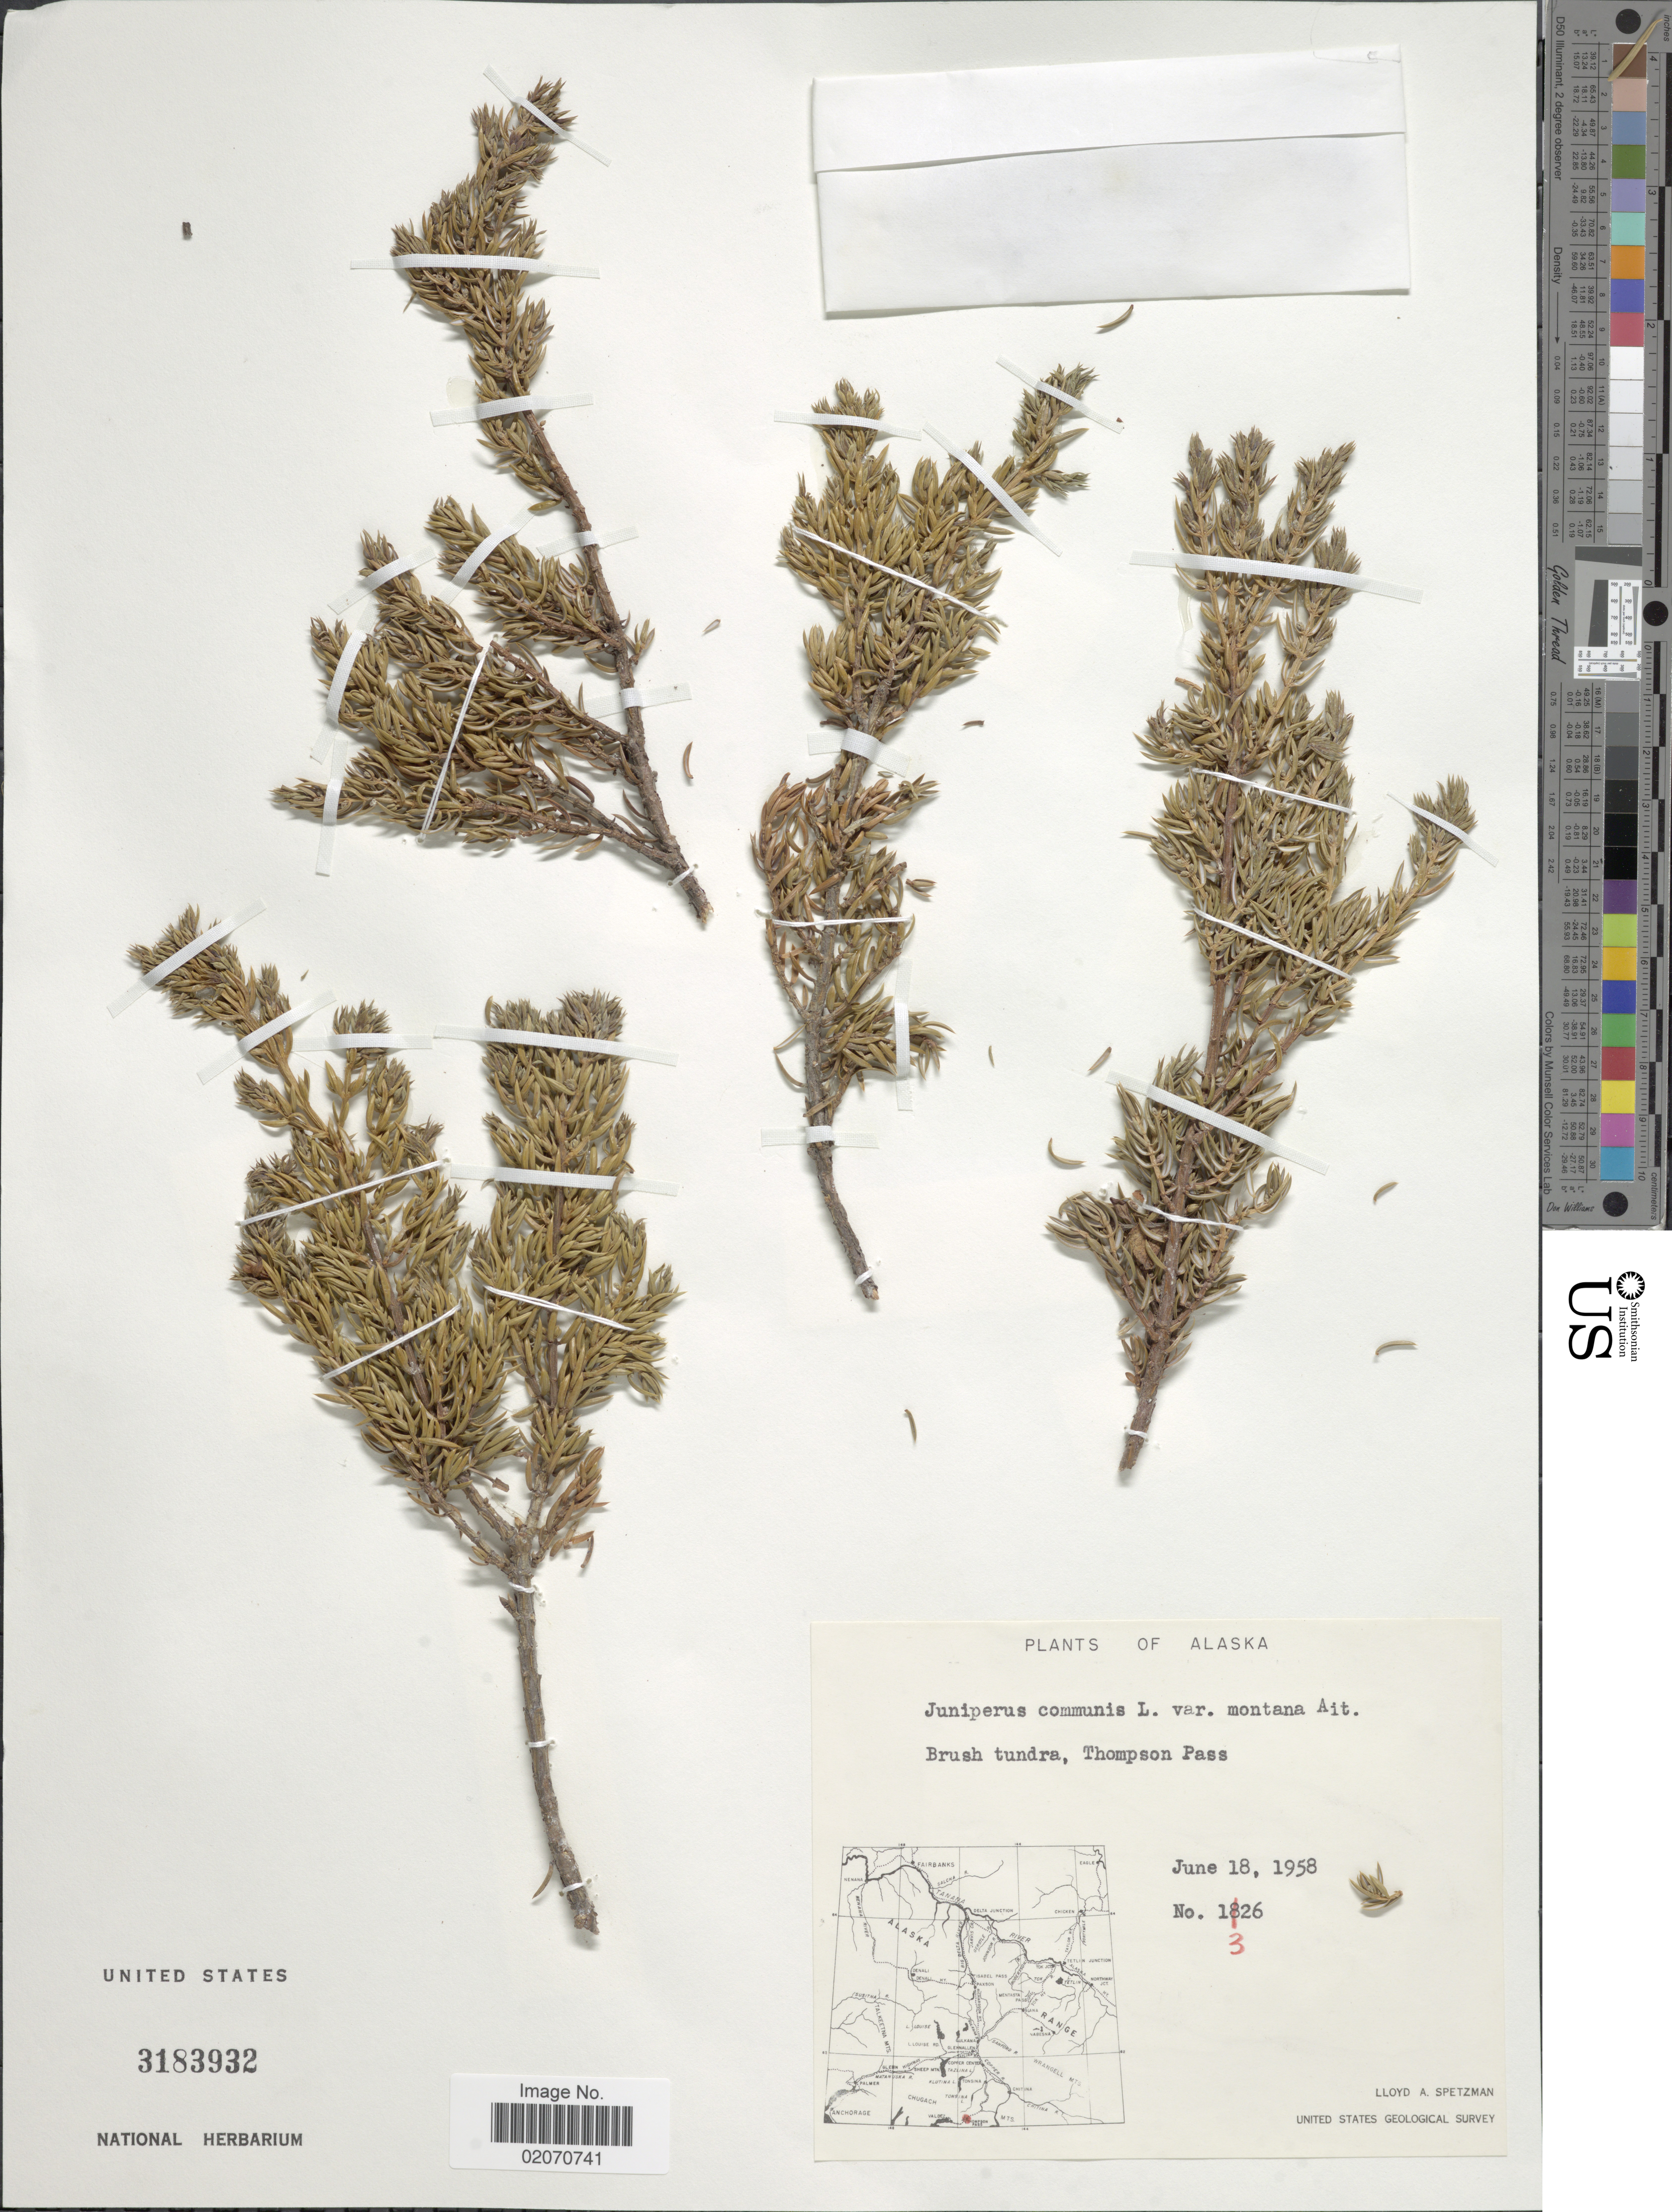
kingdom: Plantae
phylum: Tracheophyta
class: Pinopsida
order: Pinales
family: Cupressaceae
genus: Juniperus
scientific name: Juniperus communis subsp. nana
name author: (Willd.) Syme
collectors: L. Spetzman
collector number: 1326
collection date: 1958-06-18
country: United States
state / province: Alaska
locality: Thompson Pass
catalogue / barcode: US 3183932